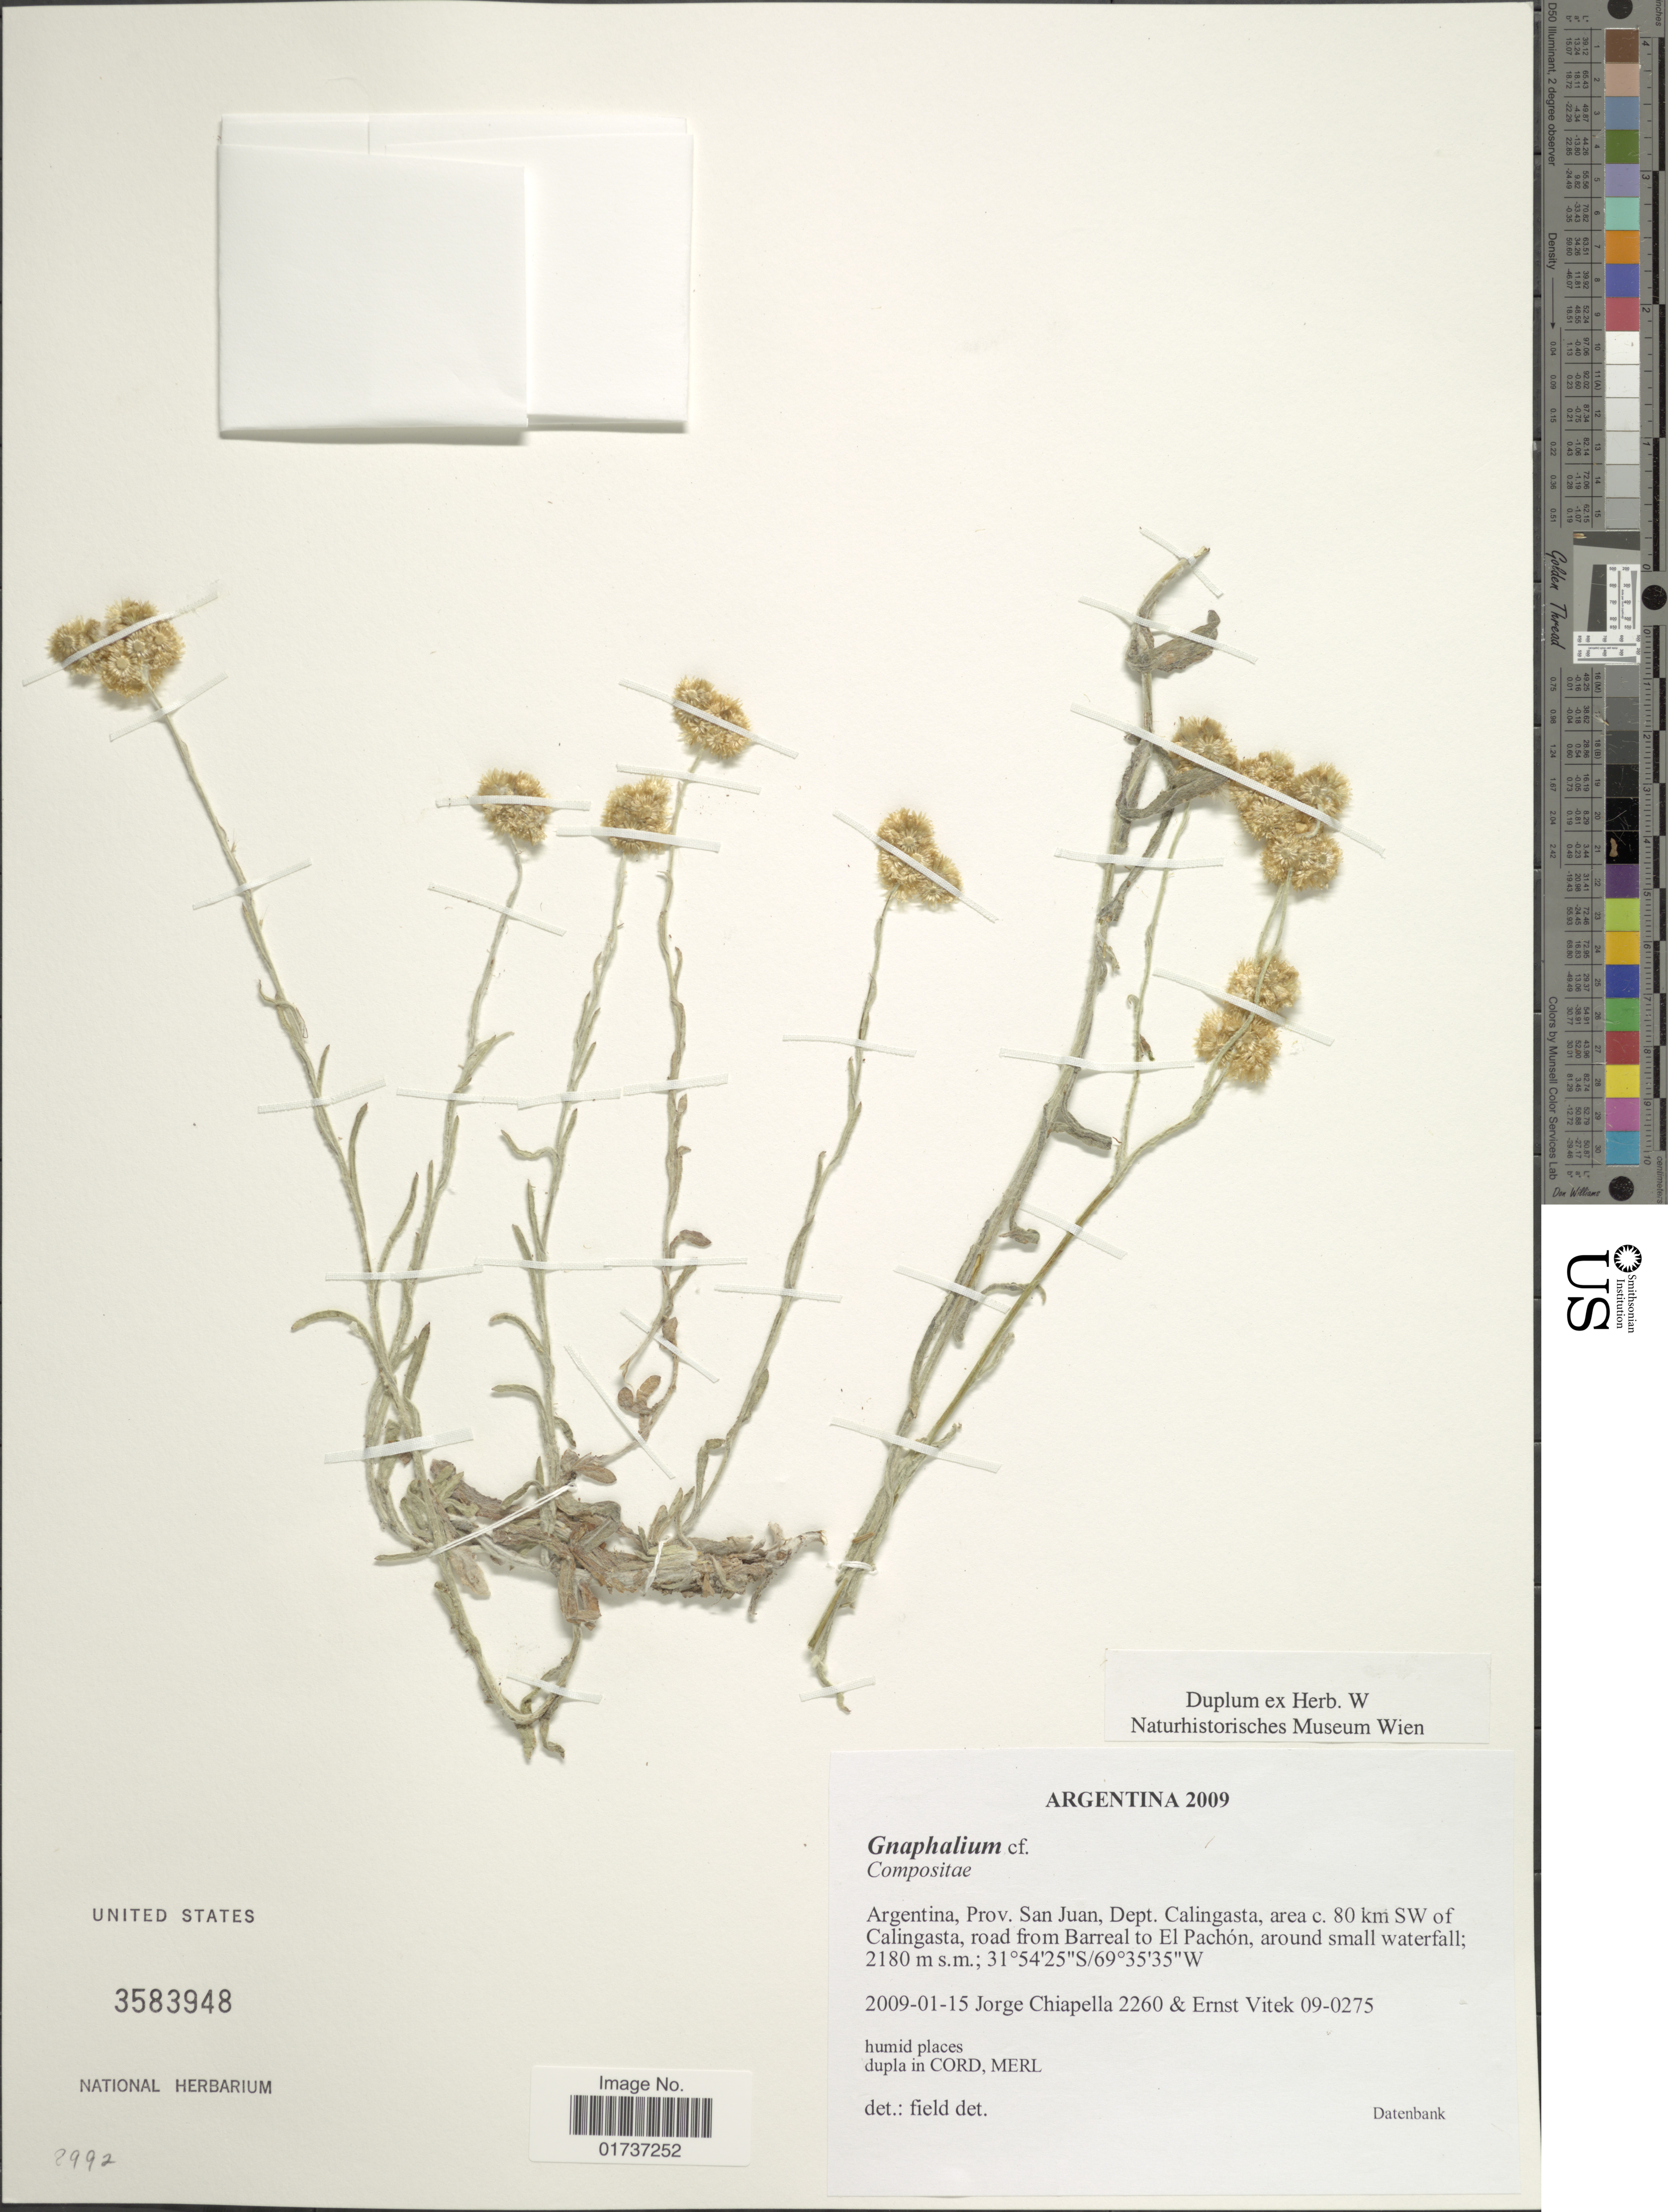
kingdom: Plantae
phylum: Tracheophyta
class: Magnoliopsida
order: Asterales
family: Asteraceae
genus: Gnaphalium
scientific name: Gnaphalium sp.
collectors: J. Chiapella & E. Vitek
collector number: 2260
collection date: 2009-01-15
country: Argentina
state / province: San Juan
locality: Dep. Calingasta, area c. 80 km SW of Calingasta, road from Barreal to El Pachón, around waterfall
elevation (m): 2180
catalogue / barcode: US 3583948